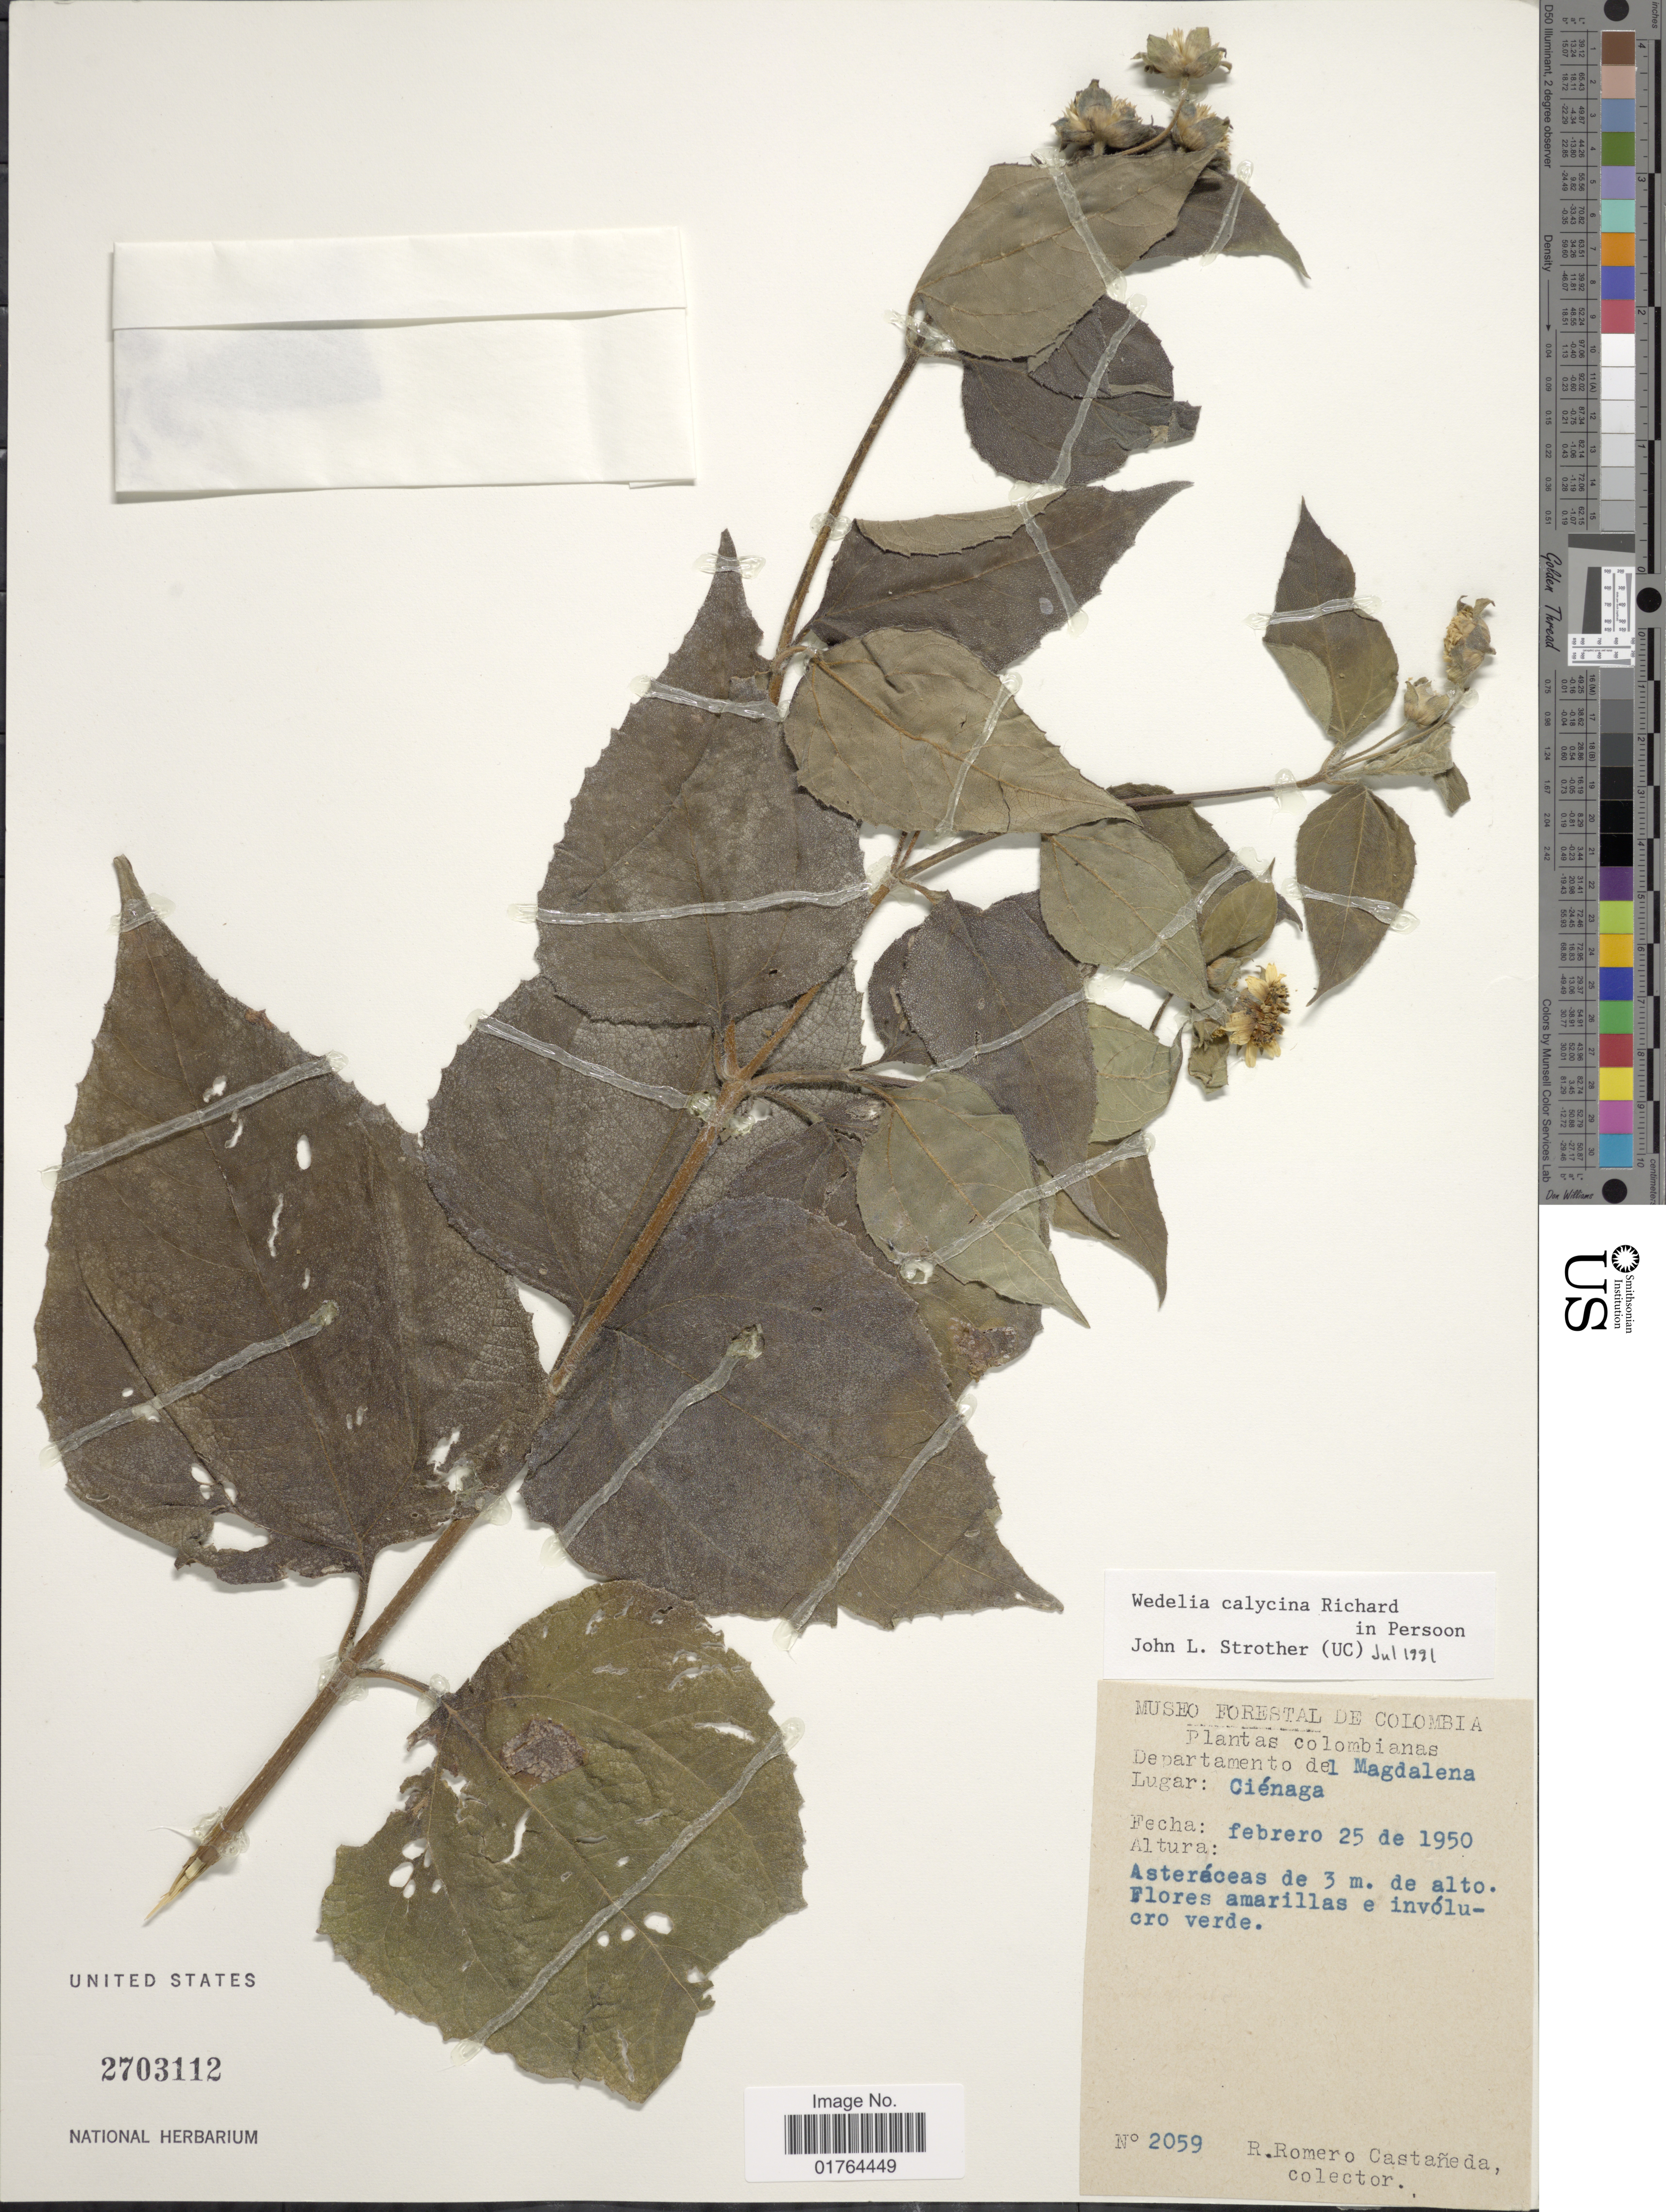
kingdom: Plantae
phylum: Tracheophyta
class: Magnoliopsida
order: Asterales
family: Asteraceae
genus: Wedelia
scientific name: Wedelia calycina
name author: Rich.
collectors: R. Romero Castañeda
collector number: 2059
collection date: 1950-02-25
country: Colombia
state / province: Magdalena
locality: Cienaga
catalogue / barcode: US 2703112